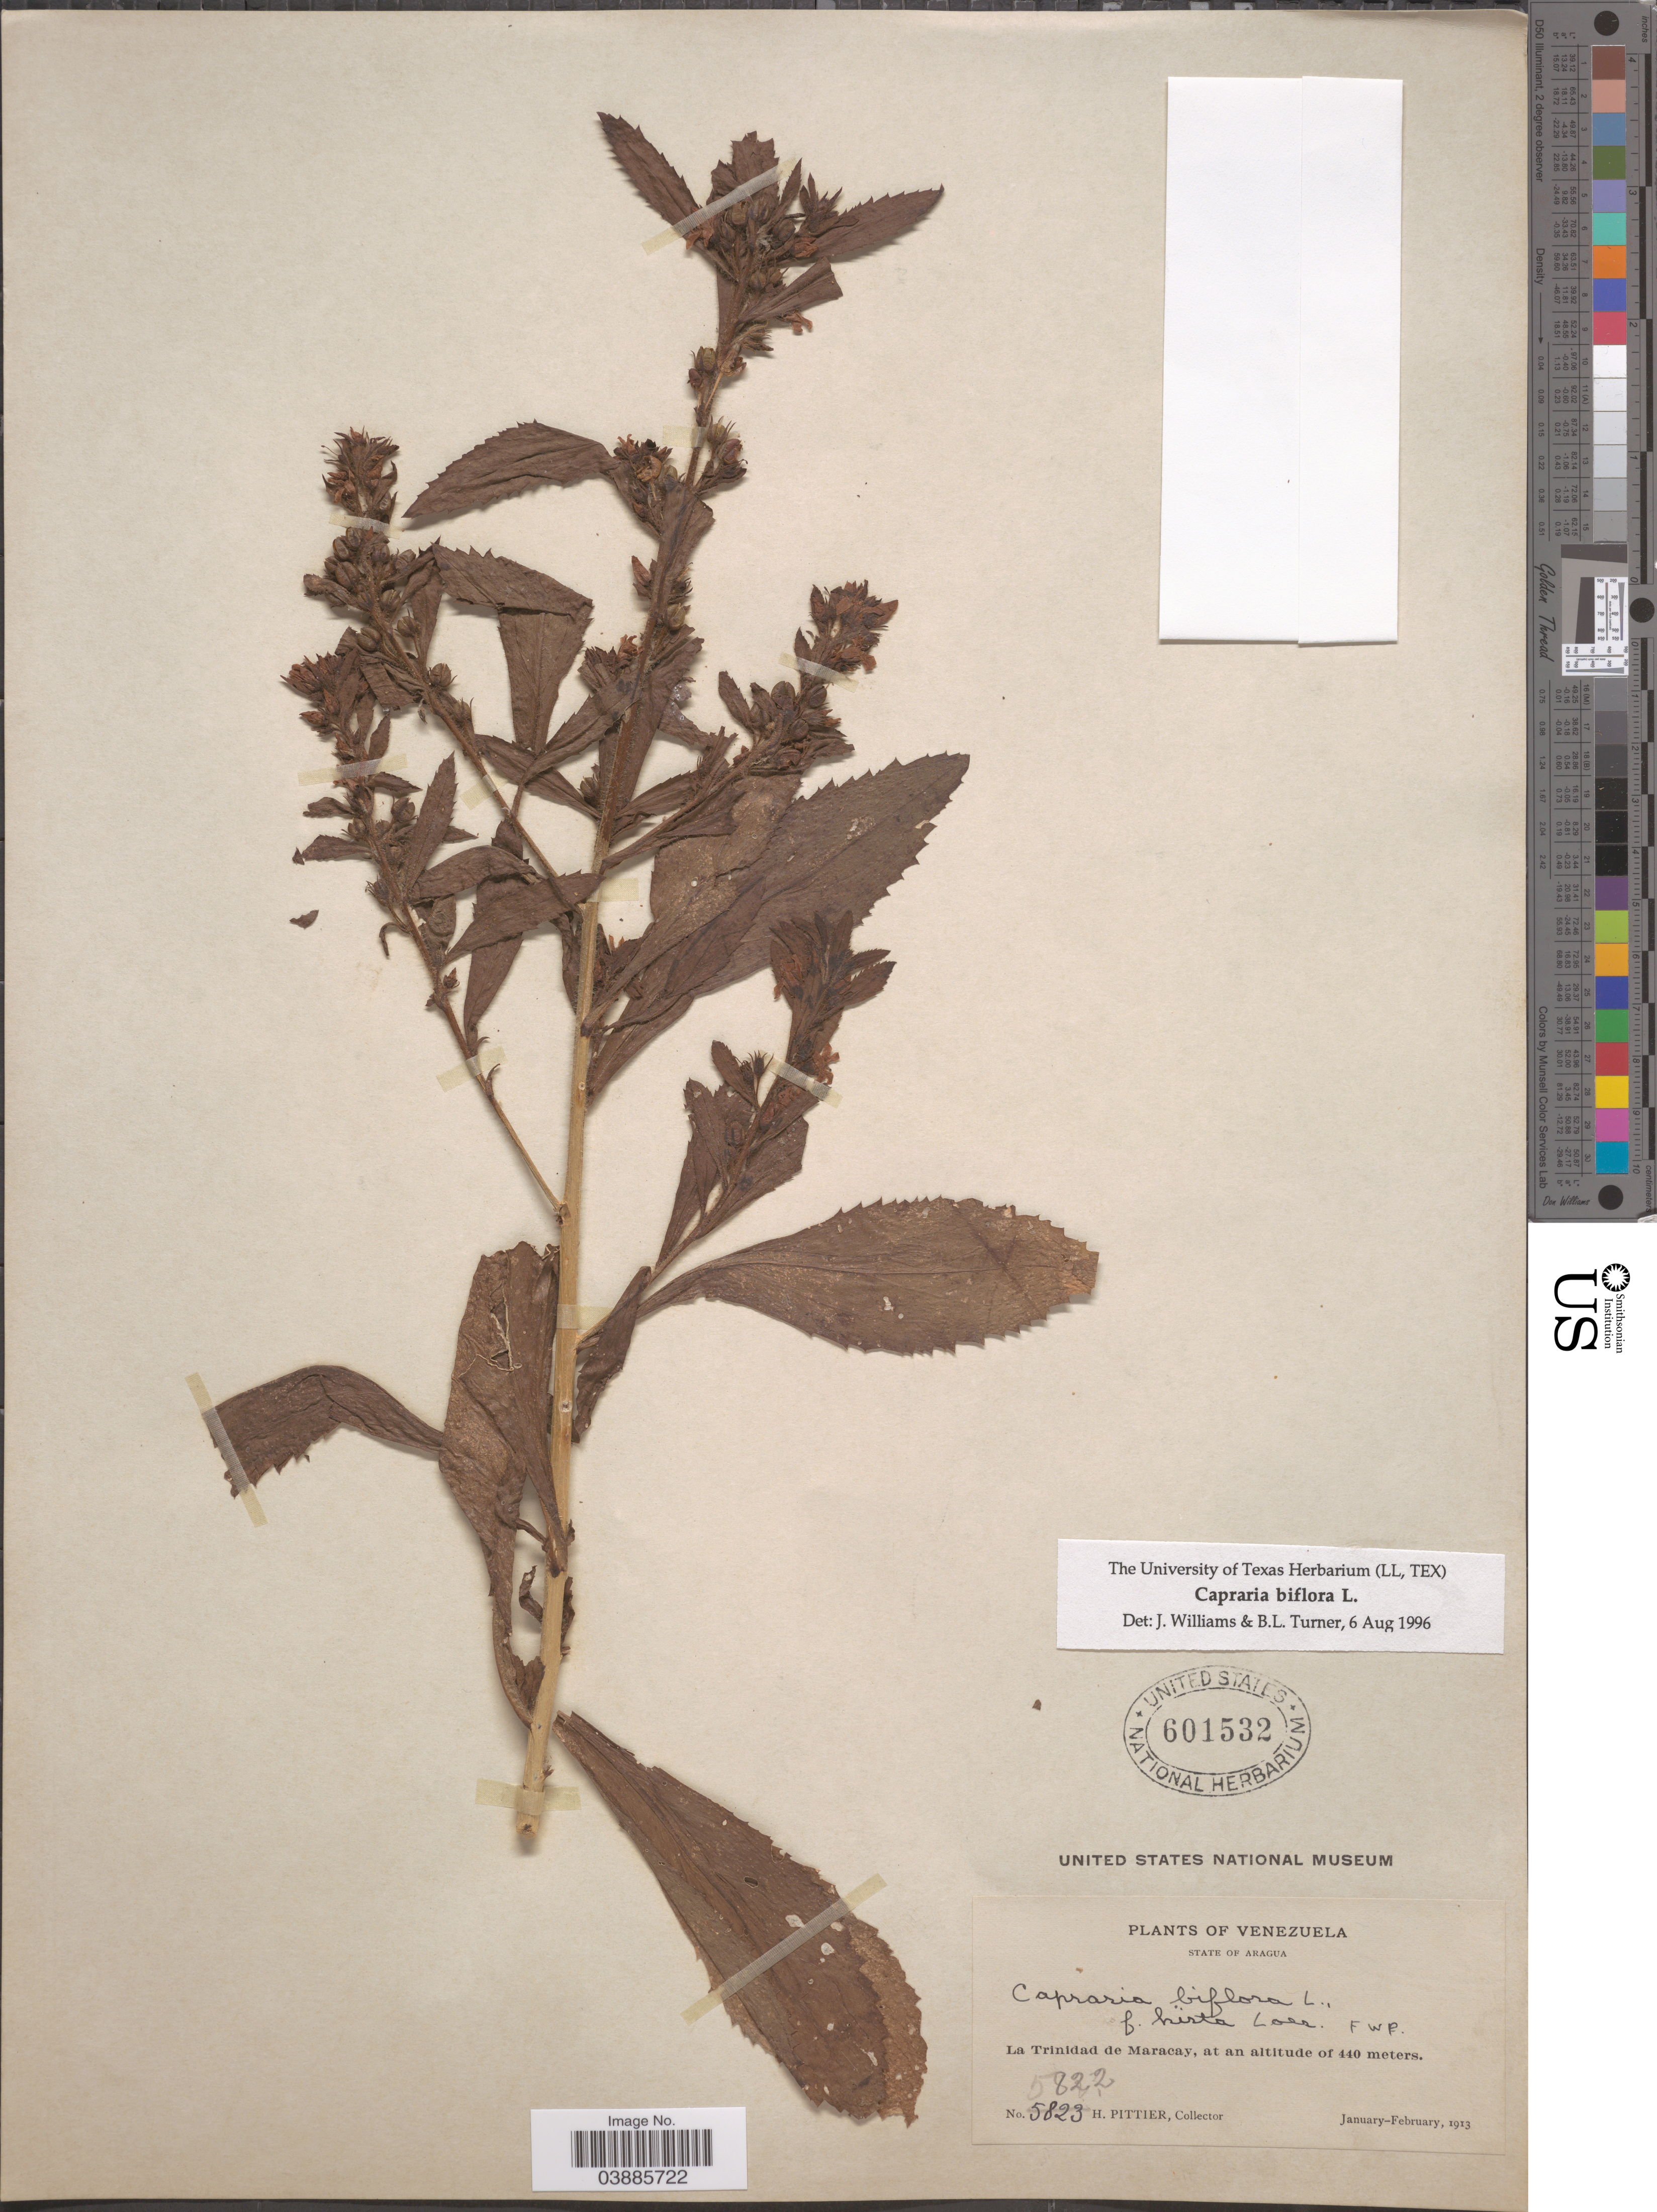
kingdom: Plantae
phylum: Tracheophyta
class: Magnoliopsida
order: Lamiales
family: Scrophulariaceae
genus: Capraria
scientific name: Capraria biflora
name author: L.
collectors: H. F. Pittier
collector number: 5822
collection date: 1913-01/1913-02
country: Venezuela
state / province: Aragua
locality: La Trinidad de Maracay.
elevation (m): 440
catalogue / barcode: US 601532